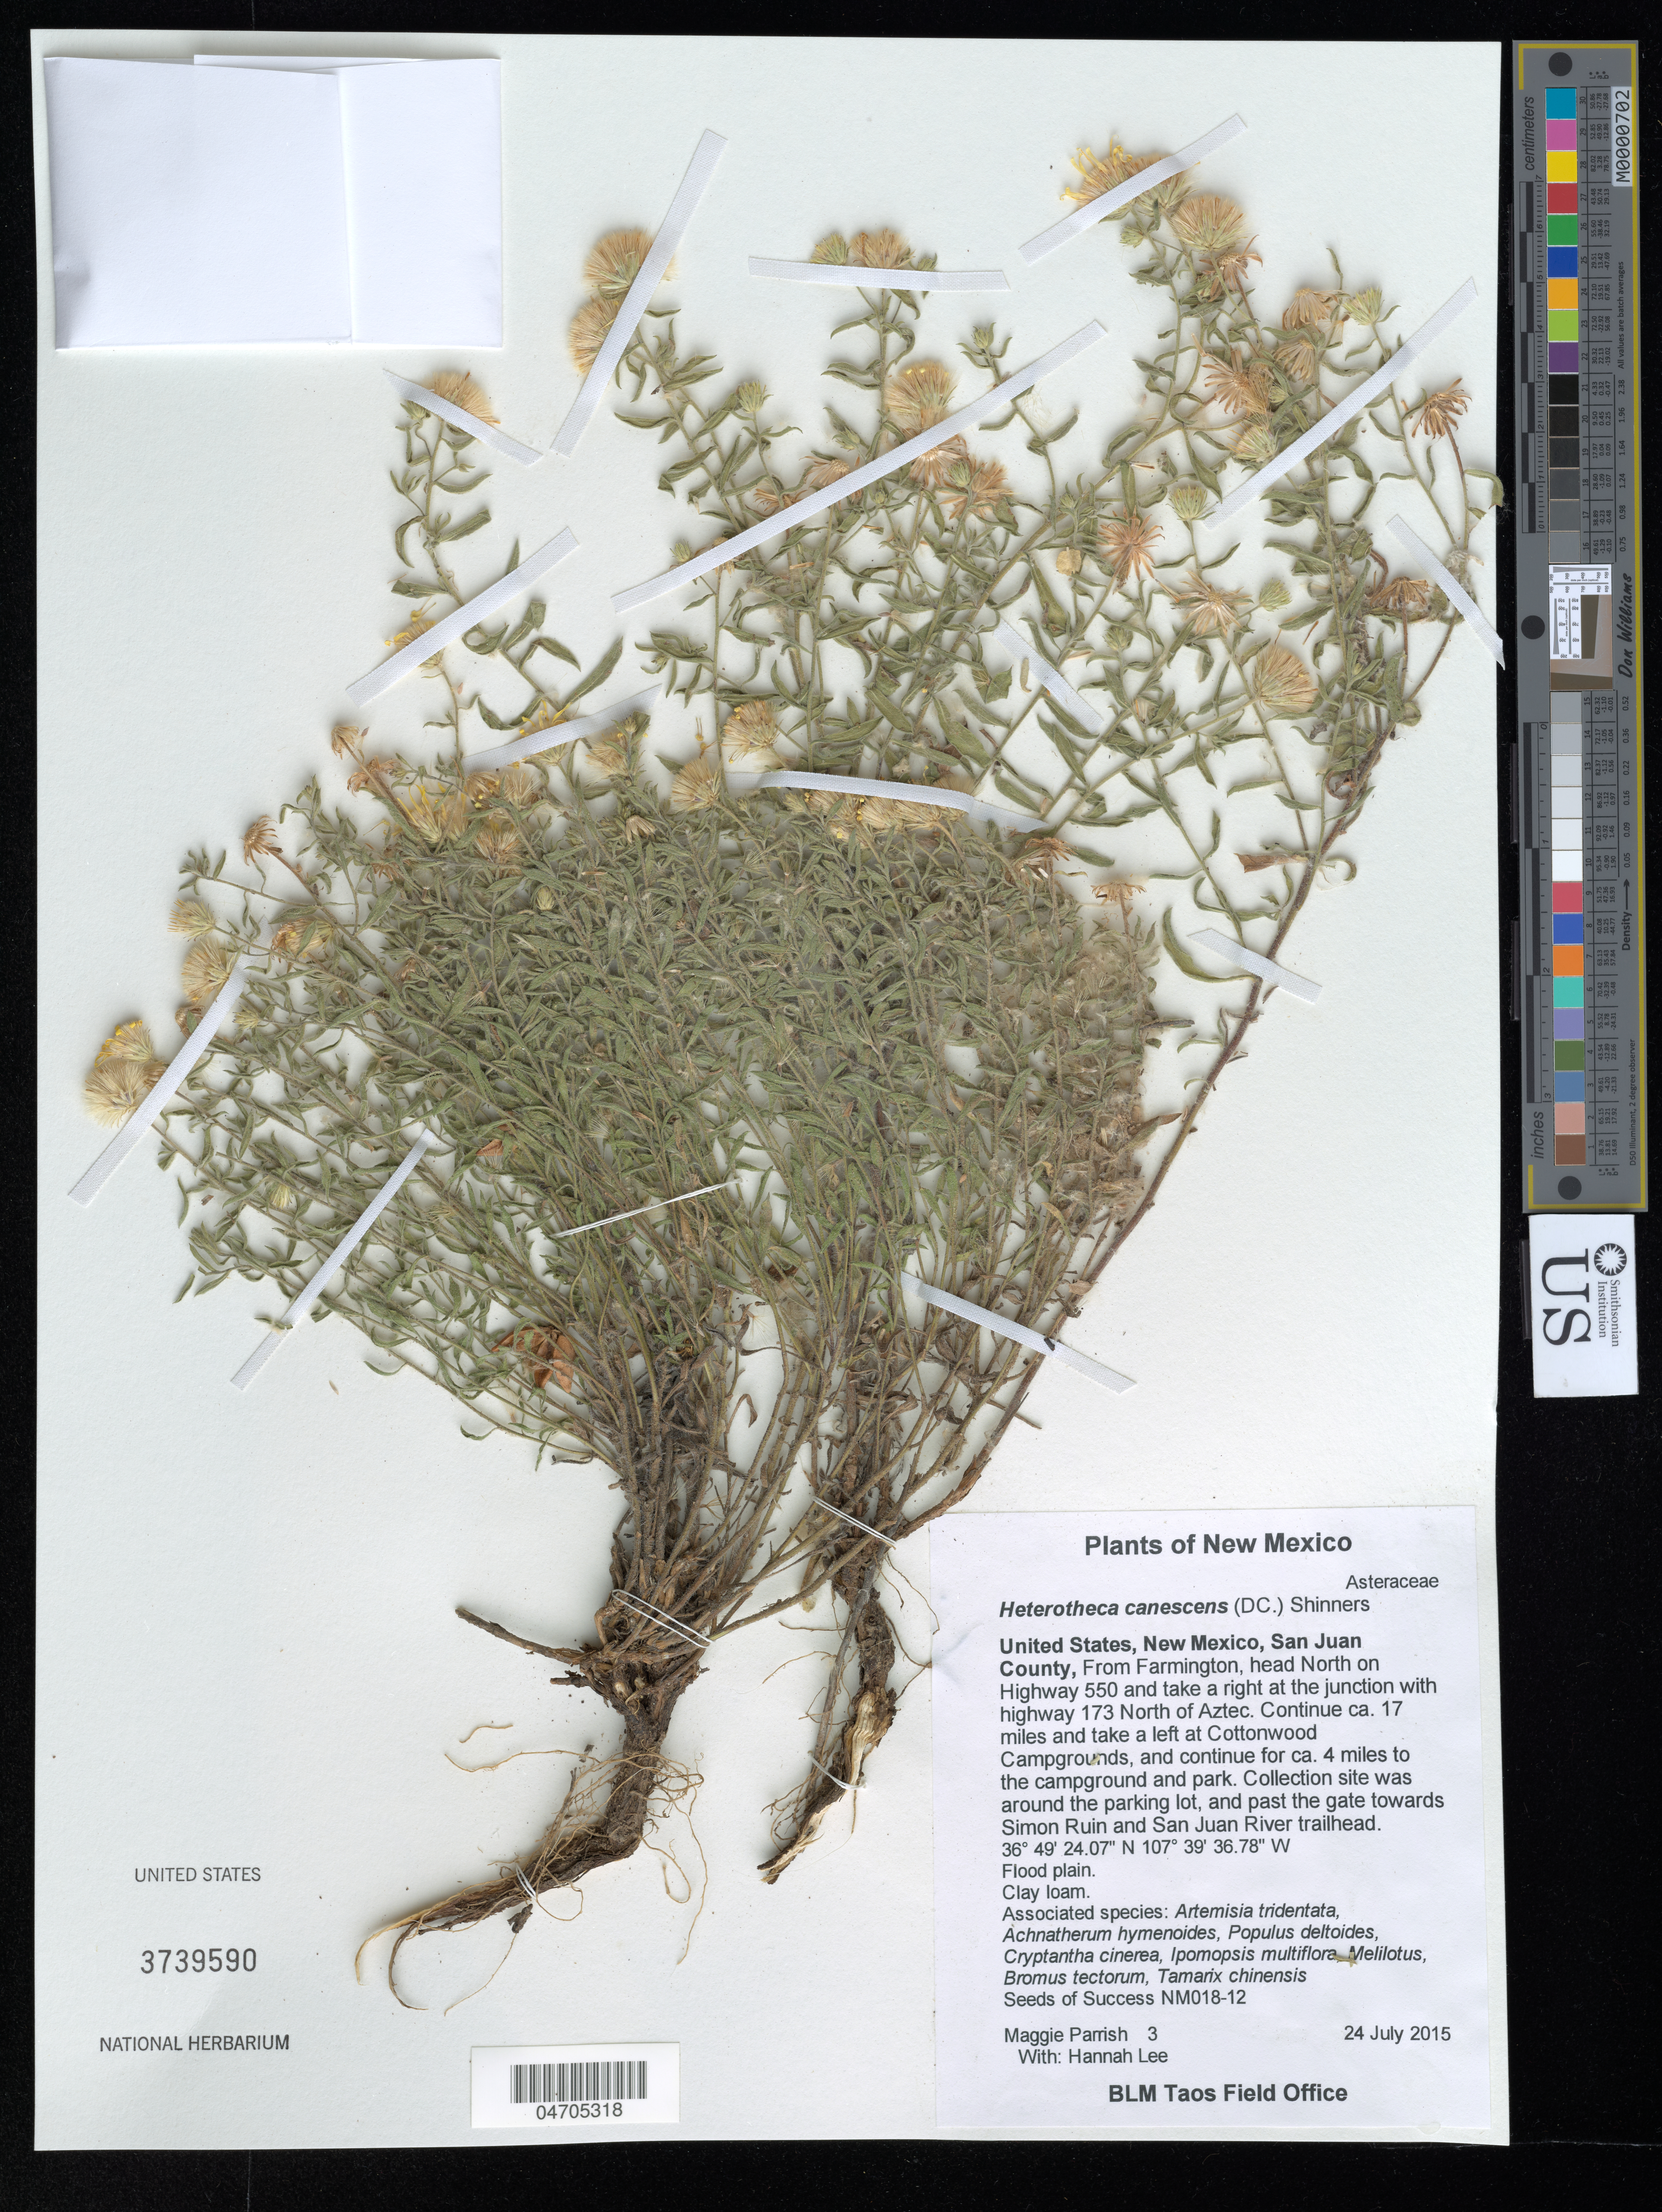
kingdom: Plantae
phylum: Tracheophyta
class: Magnoliopsida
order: Asterales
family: Asteraceae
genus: Heterotheca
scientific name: Heterotheca canescens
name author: (DC.) Shinners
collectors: M. Parrish & H. Lee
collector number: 3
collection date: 2015-07-24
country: United States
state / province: New Mexico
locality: San Juan County, From Farmington, head North on Highway 550 and take a right at the junction with Highway 173 North of Aztec. Continue ca. 17 miles and take a left at Cottonwood Campgrounds, and continue for ca. 4 miles to the campground and park. Collection site was around the parking lot, and past the gate towards Simon Ruin and San Juan River trailhead.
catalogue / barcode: US 3739590